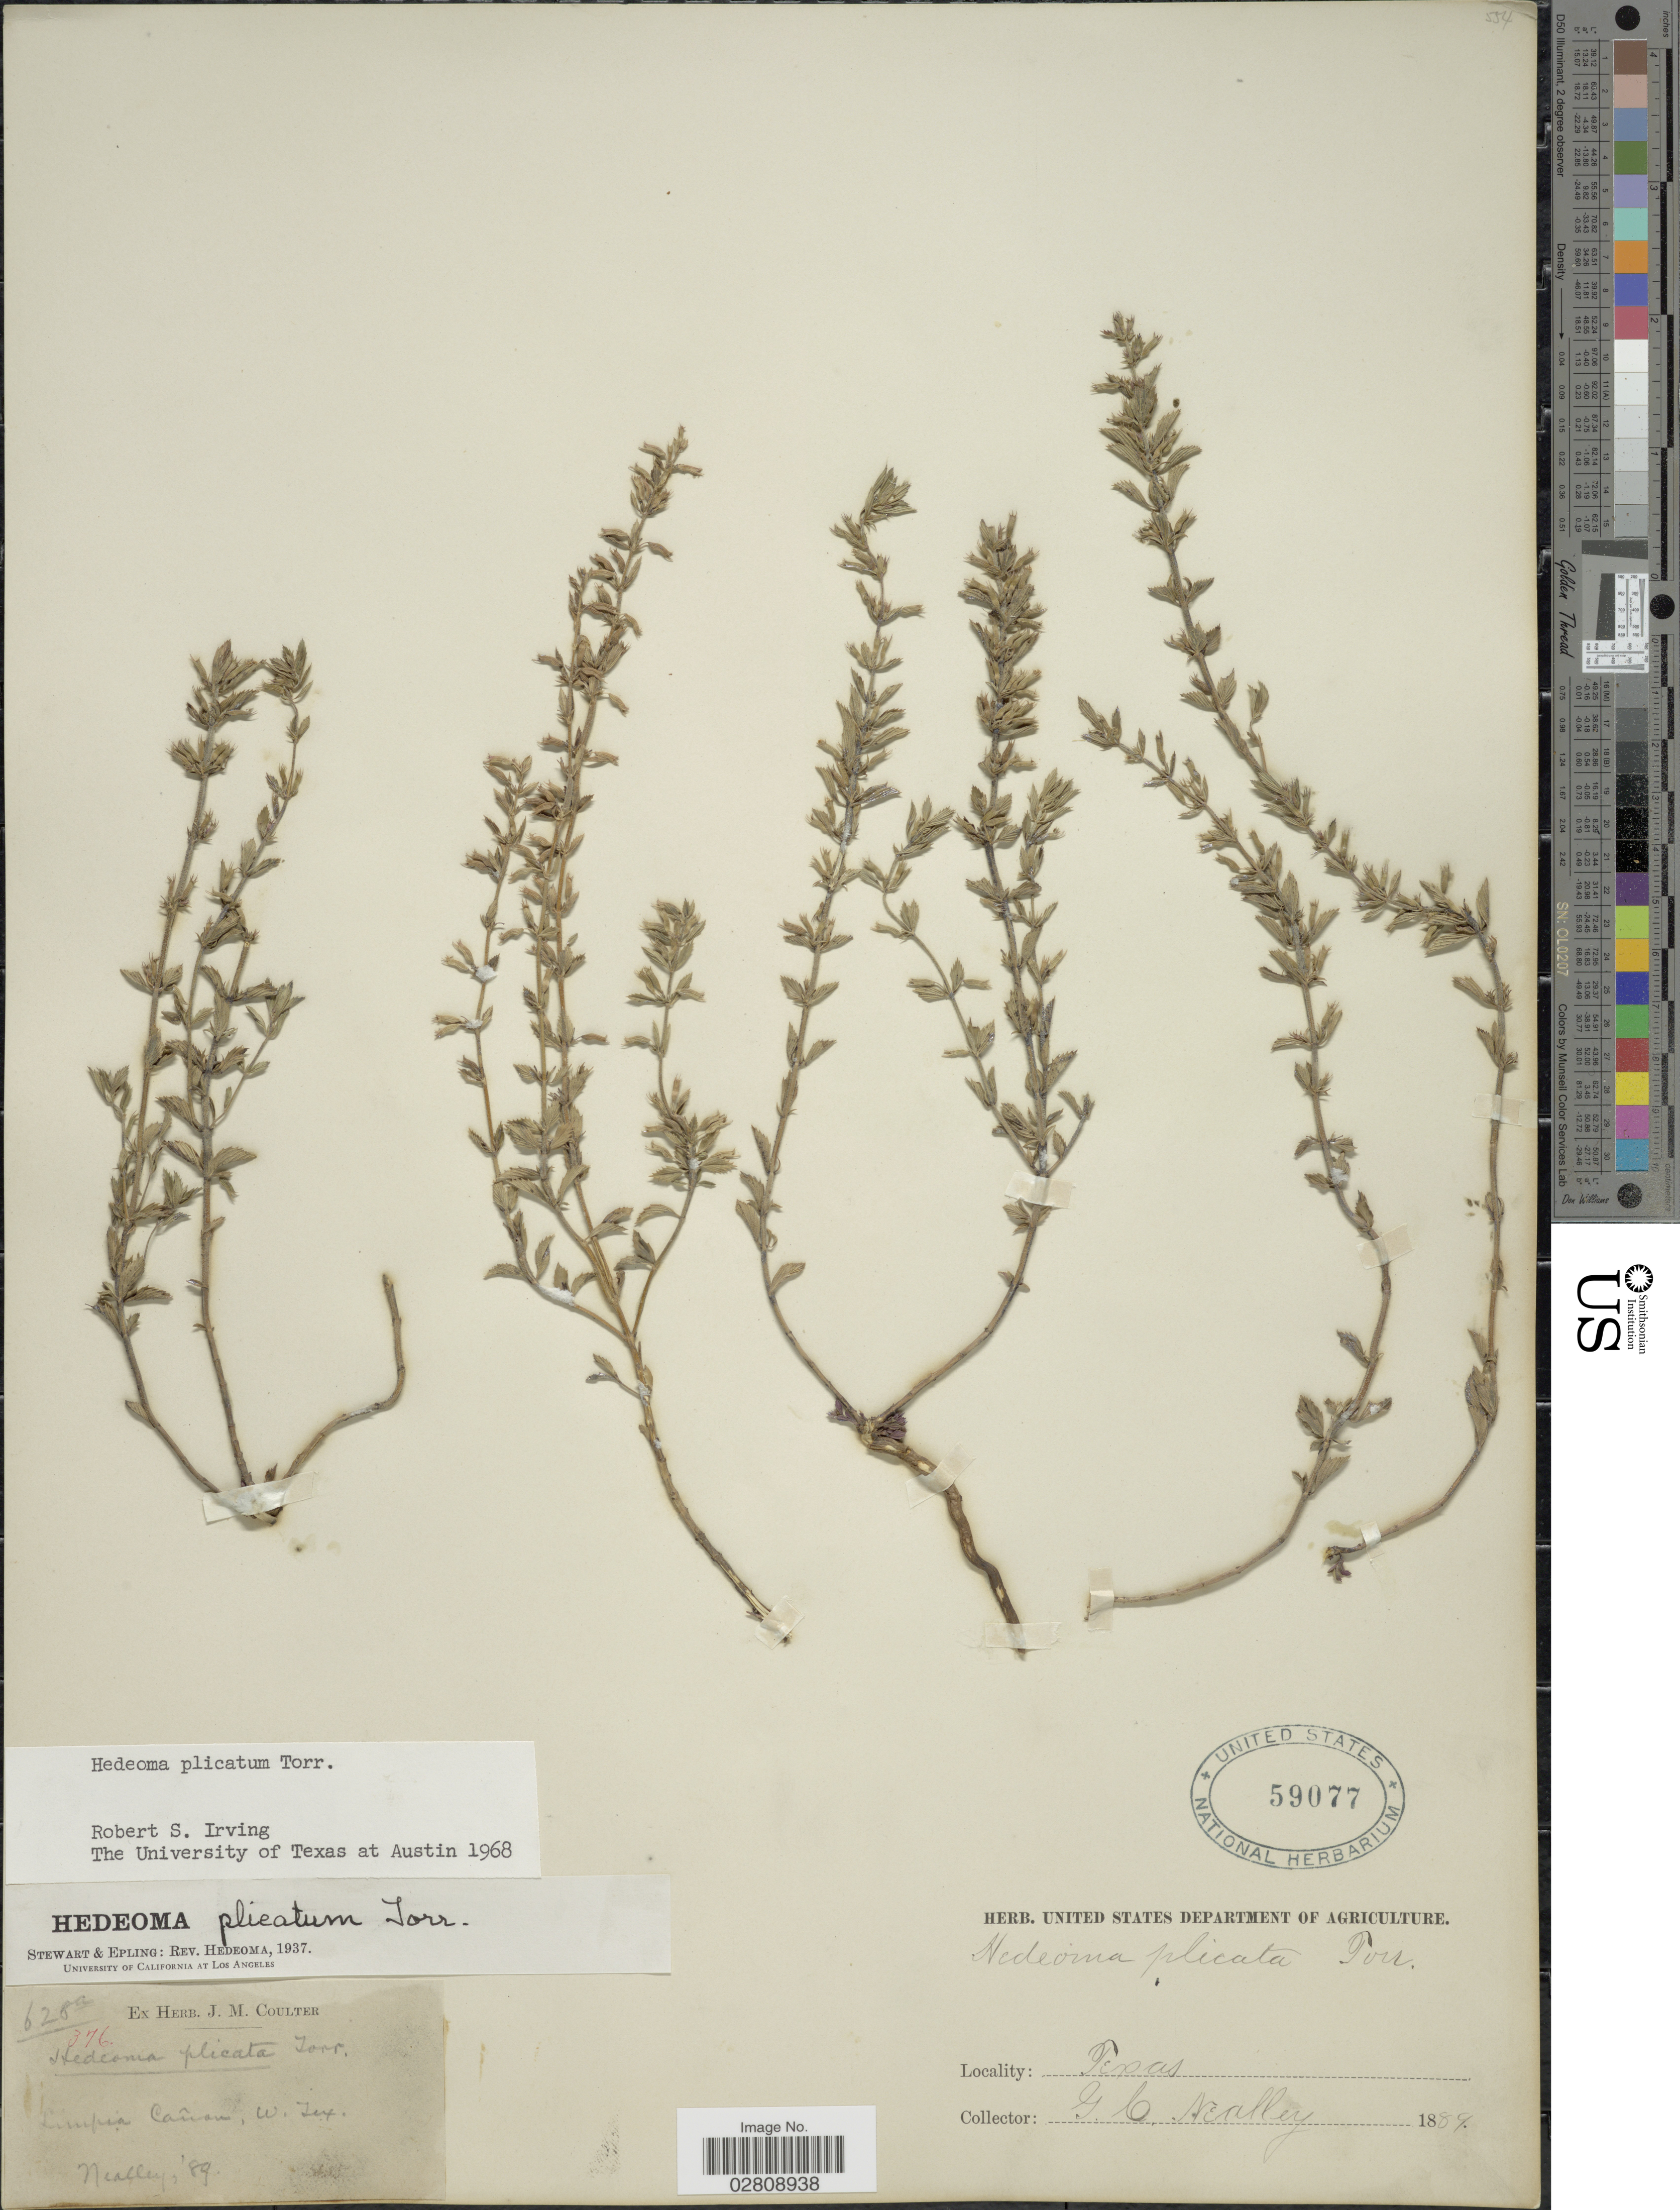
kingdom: Plantae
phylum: Tracheophyta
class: Magnoliopsida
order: Lamiales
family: Lamiaceae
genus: Hedeoma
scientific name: Hedeoma plicatum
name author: Torr. in Emory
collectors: G. C. Nealley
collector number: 628a/376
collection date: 1889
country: United States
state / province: Texas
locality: Limpia Cañon, W. Tex.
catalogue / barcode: US 59077